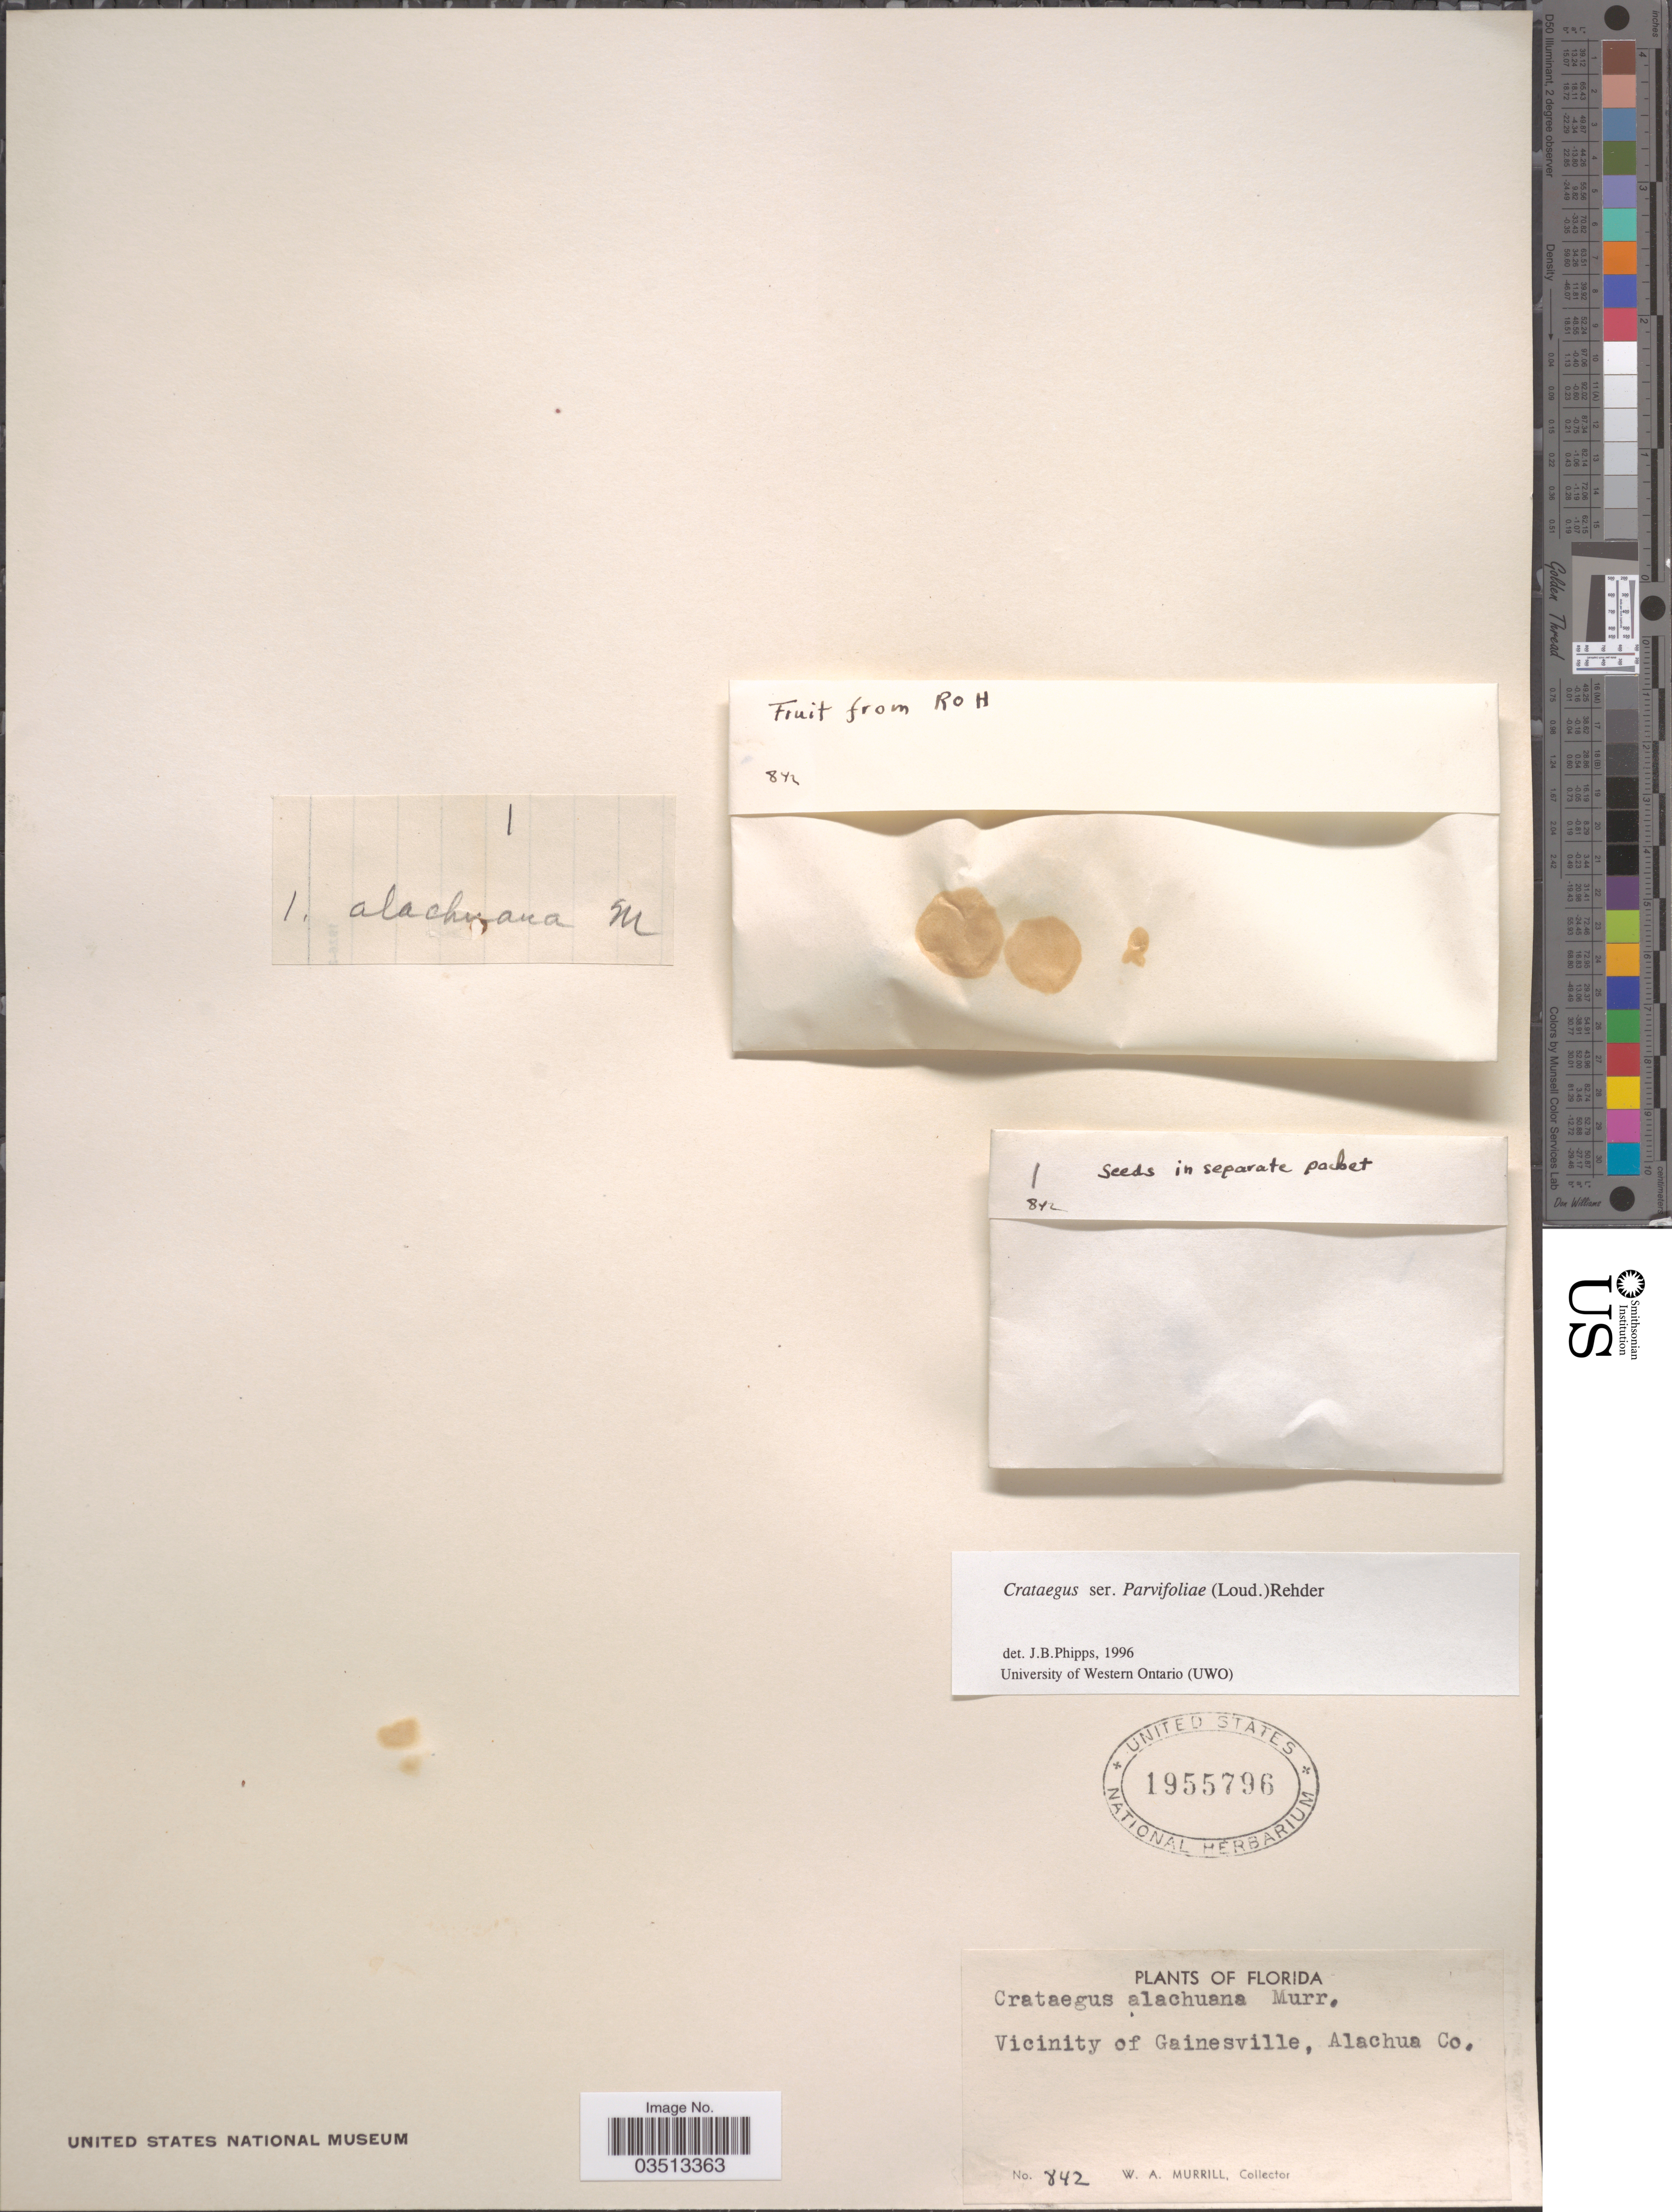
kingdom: Plantae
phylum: Tracheophyta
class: Magnoliopsida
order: Rosales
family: Rosaceae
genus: Crataegus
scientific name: Crataegus alachuana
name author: Murrill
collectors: W. A. Murrill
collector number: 842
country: United States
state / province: Florida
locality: Vicinity of Gainesville, Alachua Co.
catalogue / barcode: US 1955796